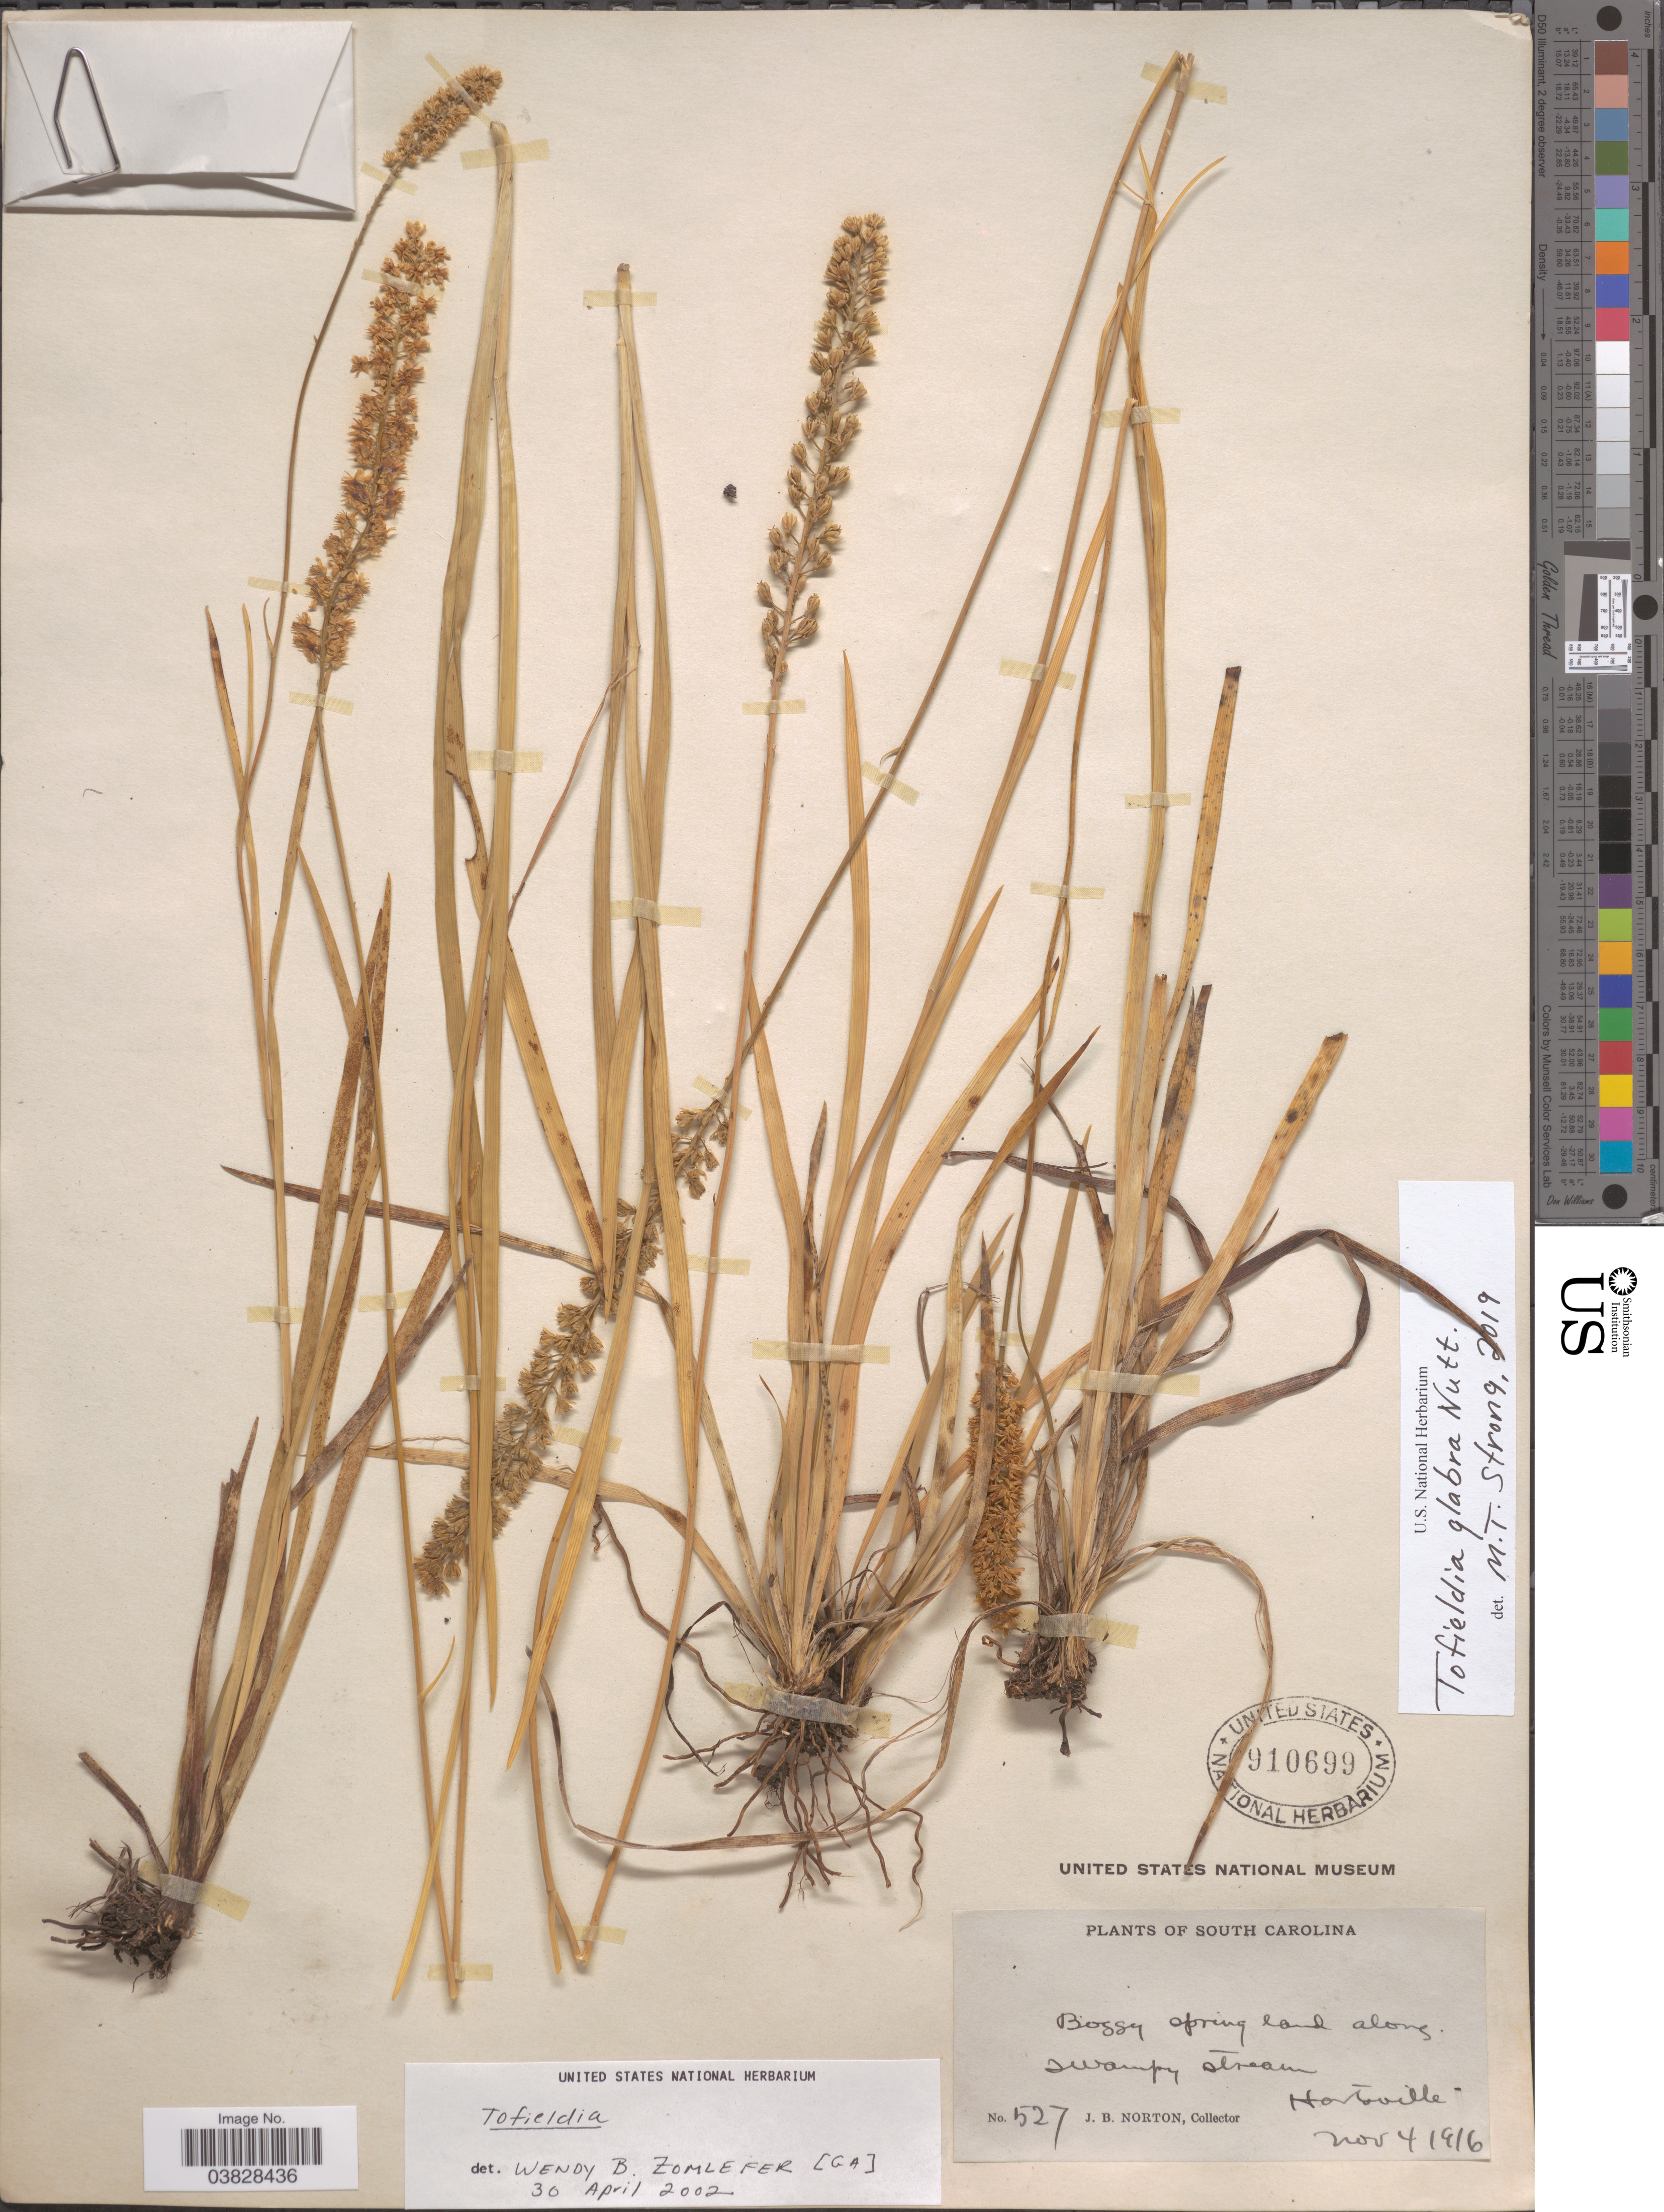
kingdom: Plantae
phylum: Tracheophyta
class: Liliopsida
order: Alismatales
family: Tofieldiaceae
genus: Tofieldia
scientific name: Tofieldia glabra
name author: Nutt.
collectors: J. B. Norton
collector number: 527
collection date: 1916-11-04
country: United States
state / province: South Carolina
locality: Hartsville.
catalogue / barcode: US 910699